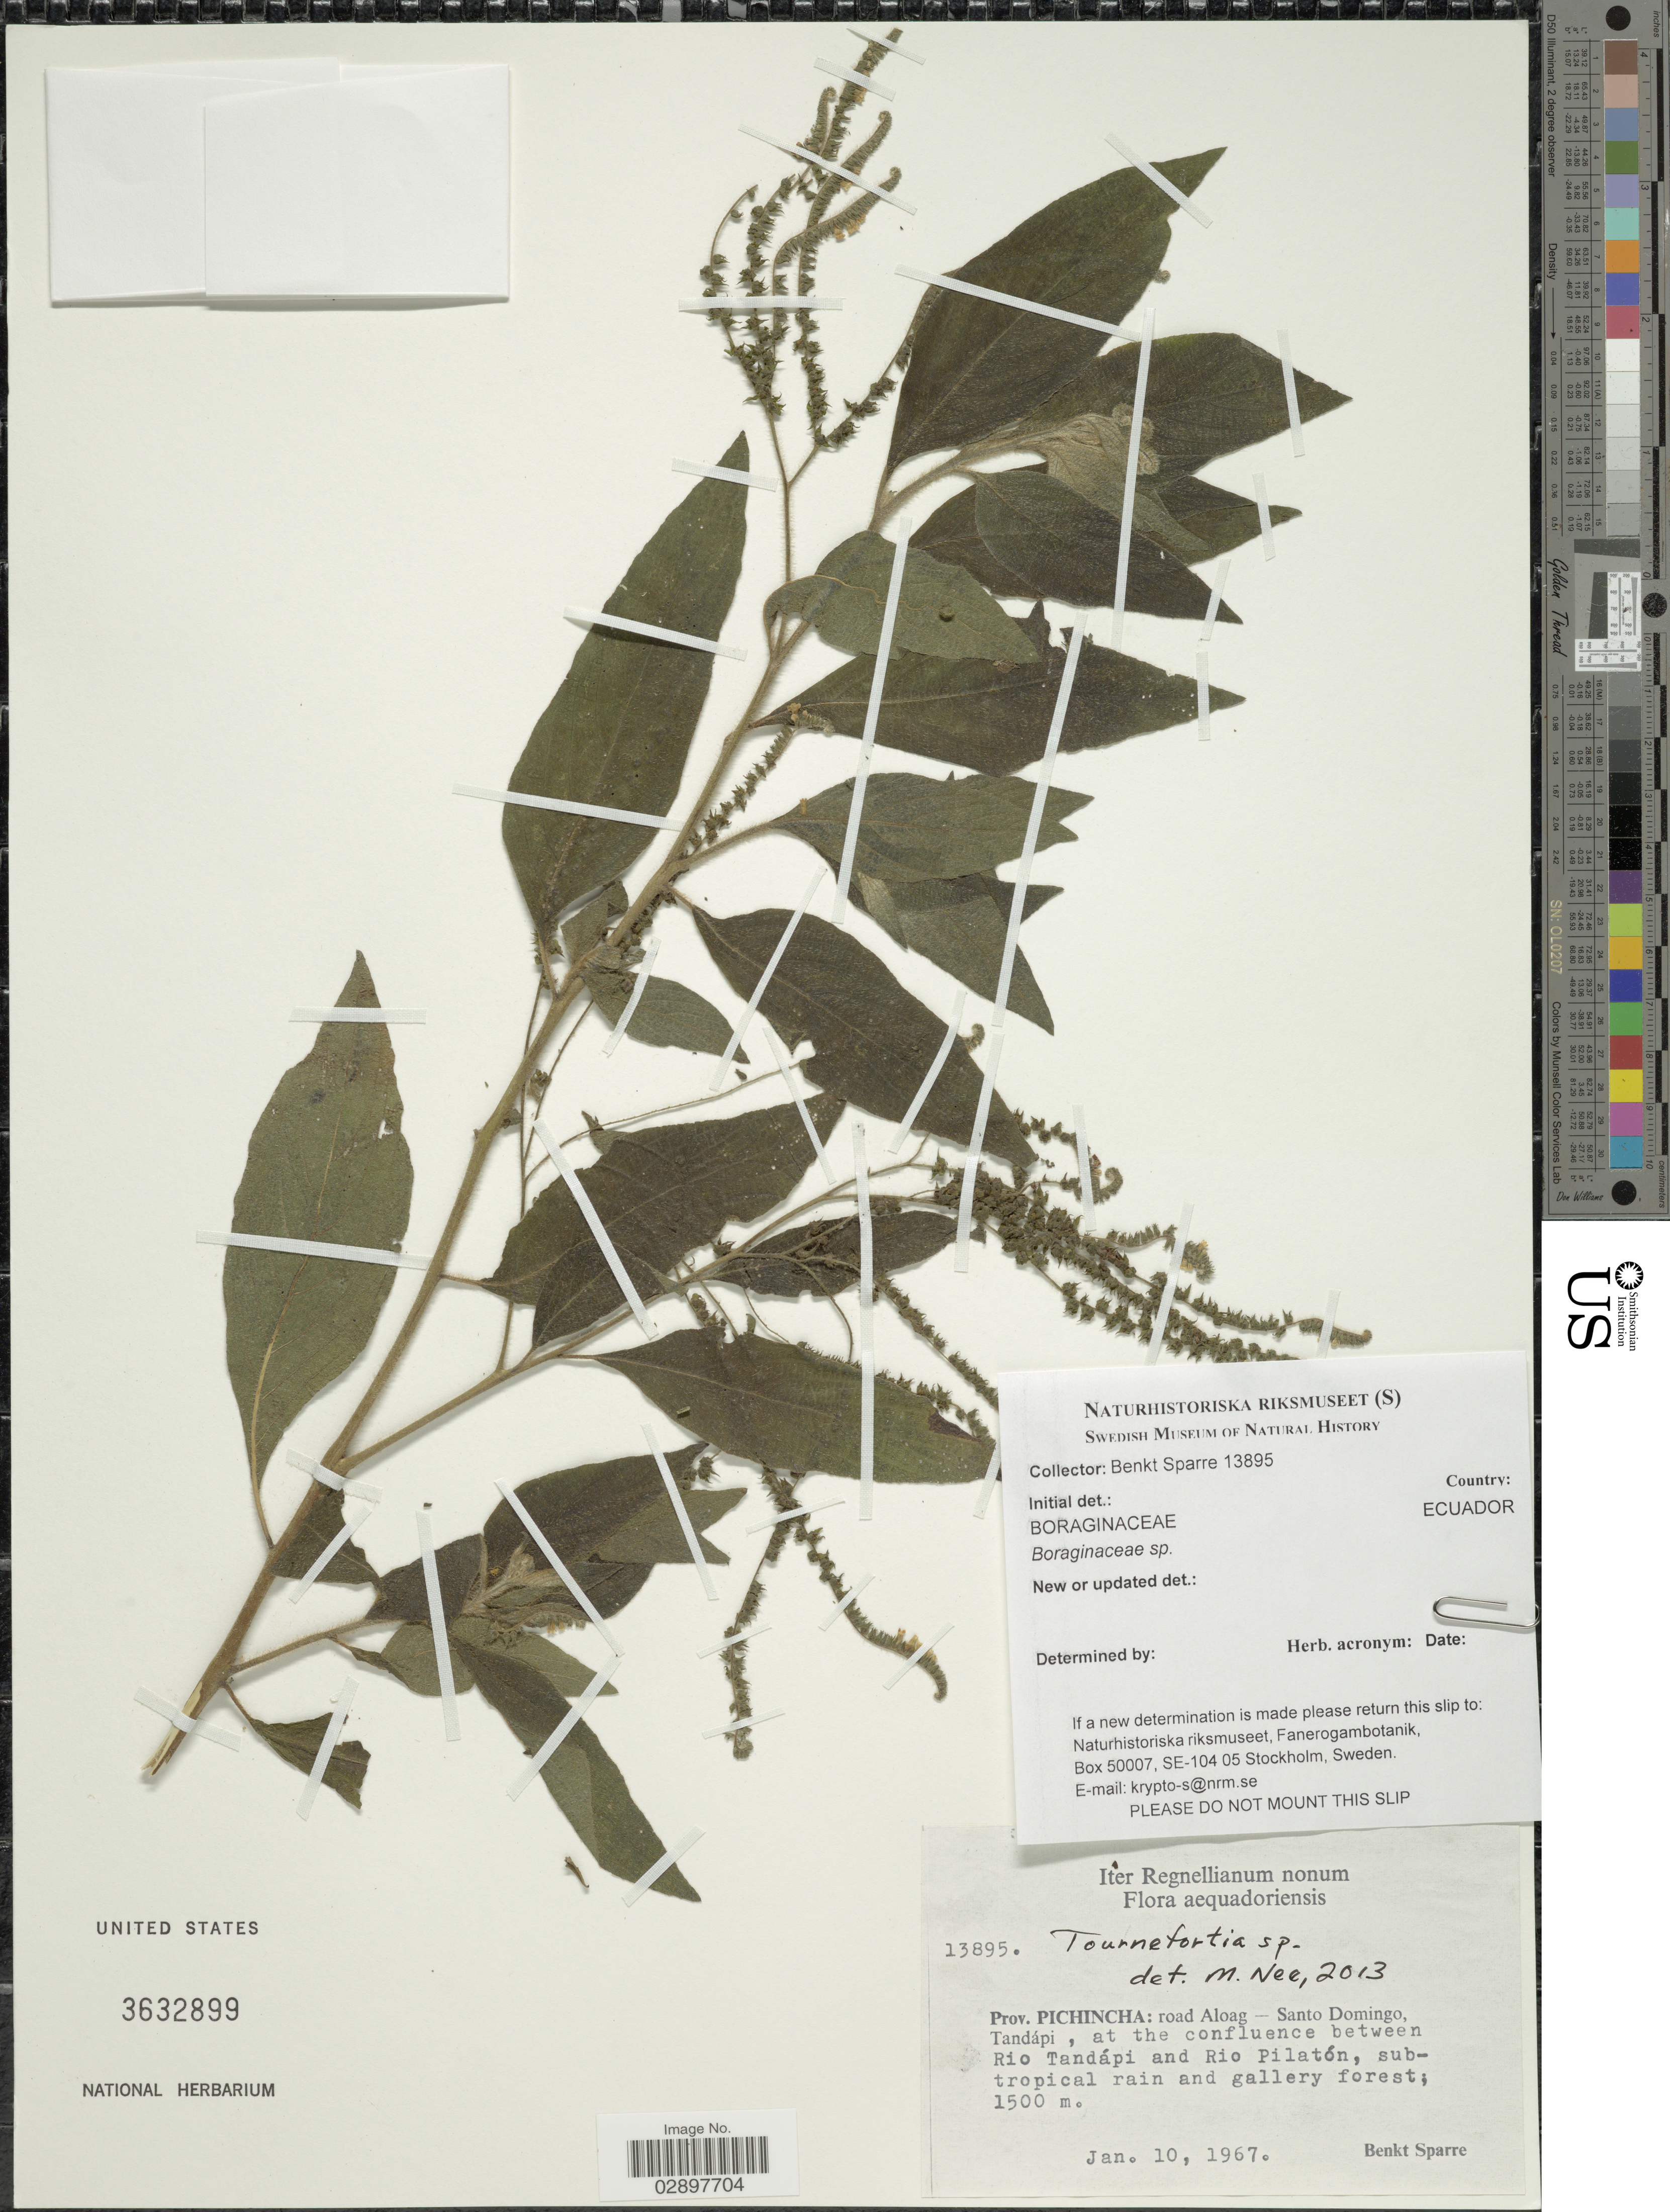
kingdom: Plantae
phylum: Tracheophyta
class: Magnoliopsida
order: Boraginales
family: Heliotropiaceae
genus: Tournefortia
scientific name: Tournefortia sp.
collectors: B. Sparre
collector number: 13895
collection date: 1967-01-10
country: Ecuador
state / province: Pichincha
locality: Prov. Pichincha: road Aloag - Santo Domingo, Tandápi, at the confluence between Rio Tandápi and Rio Pilatón.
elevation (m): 1500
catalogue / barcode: US 3632899